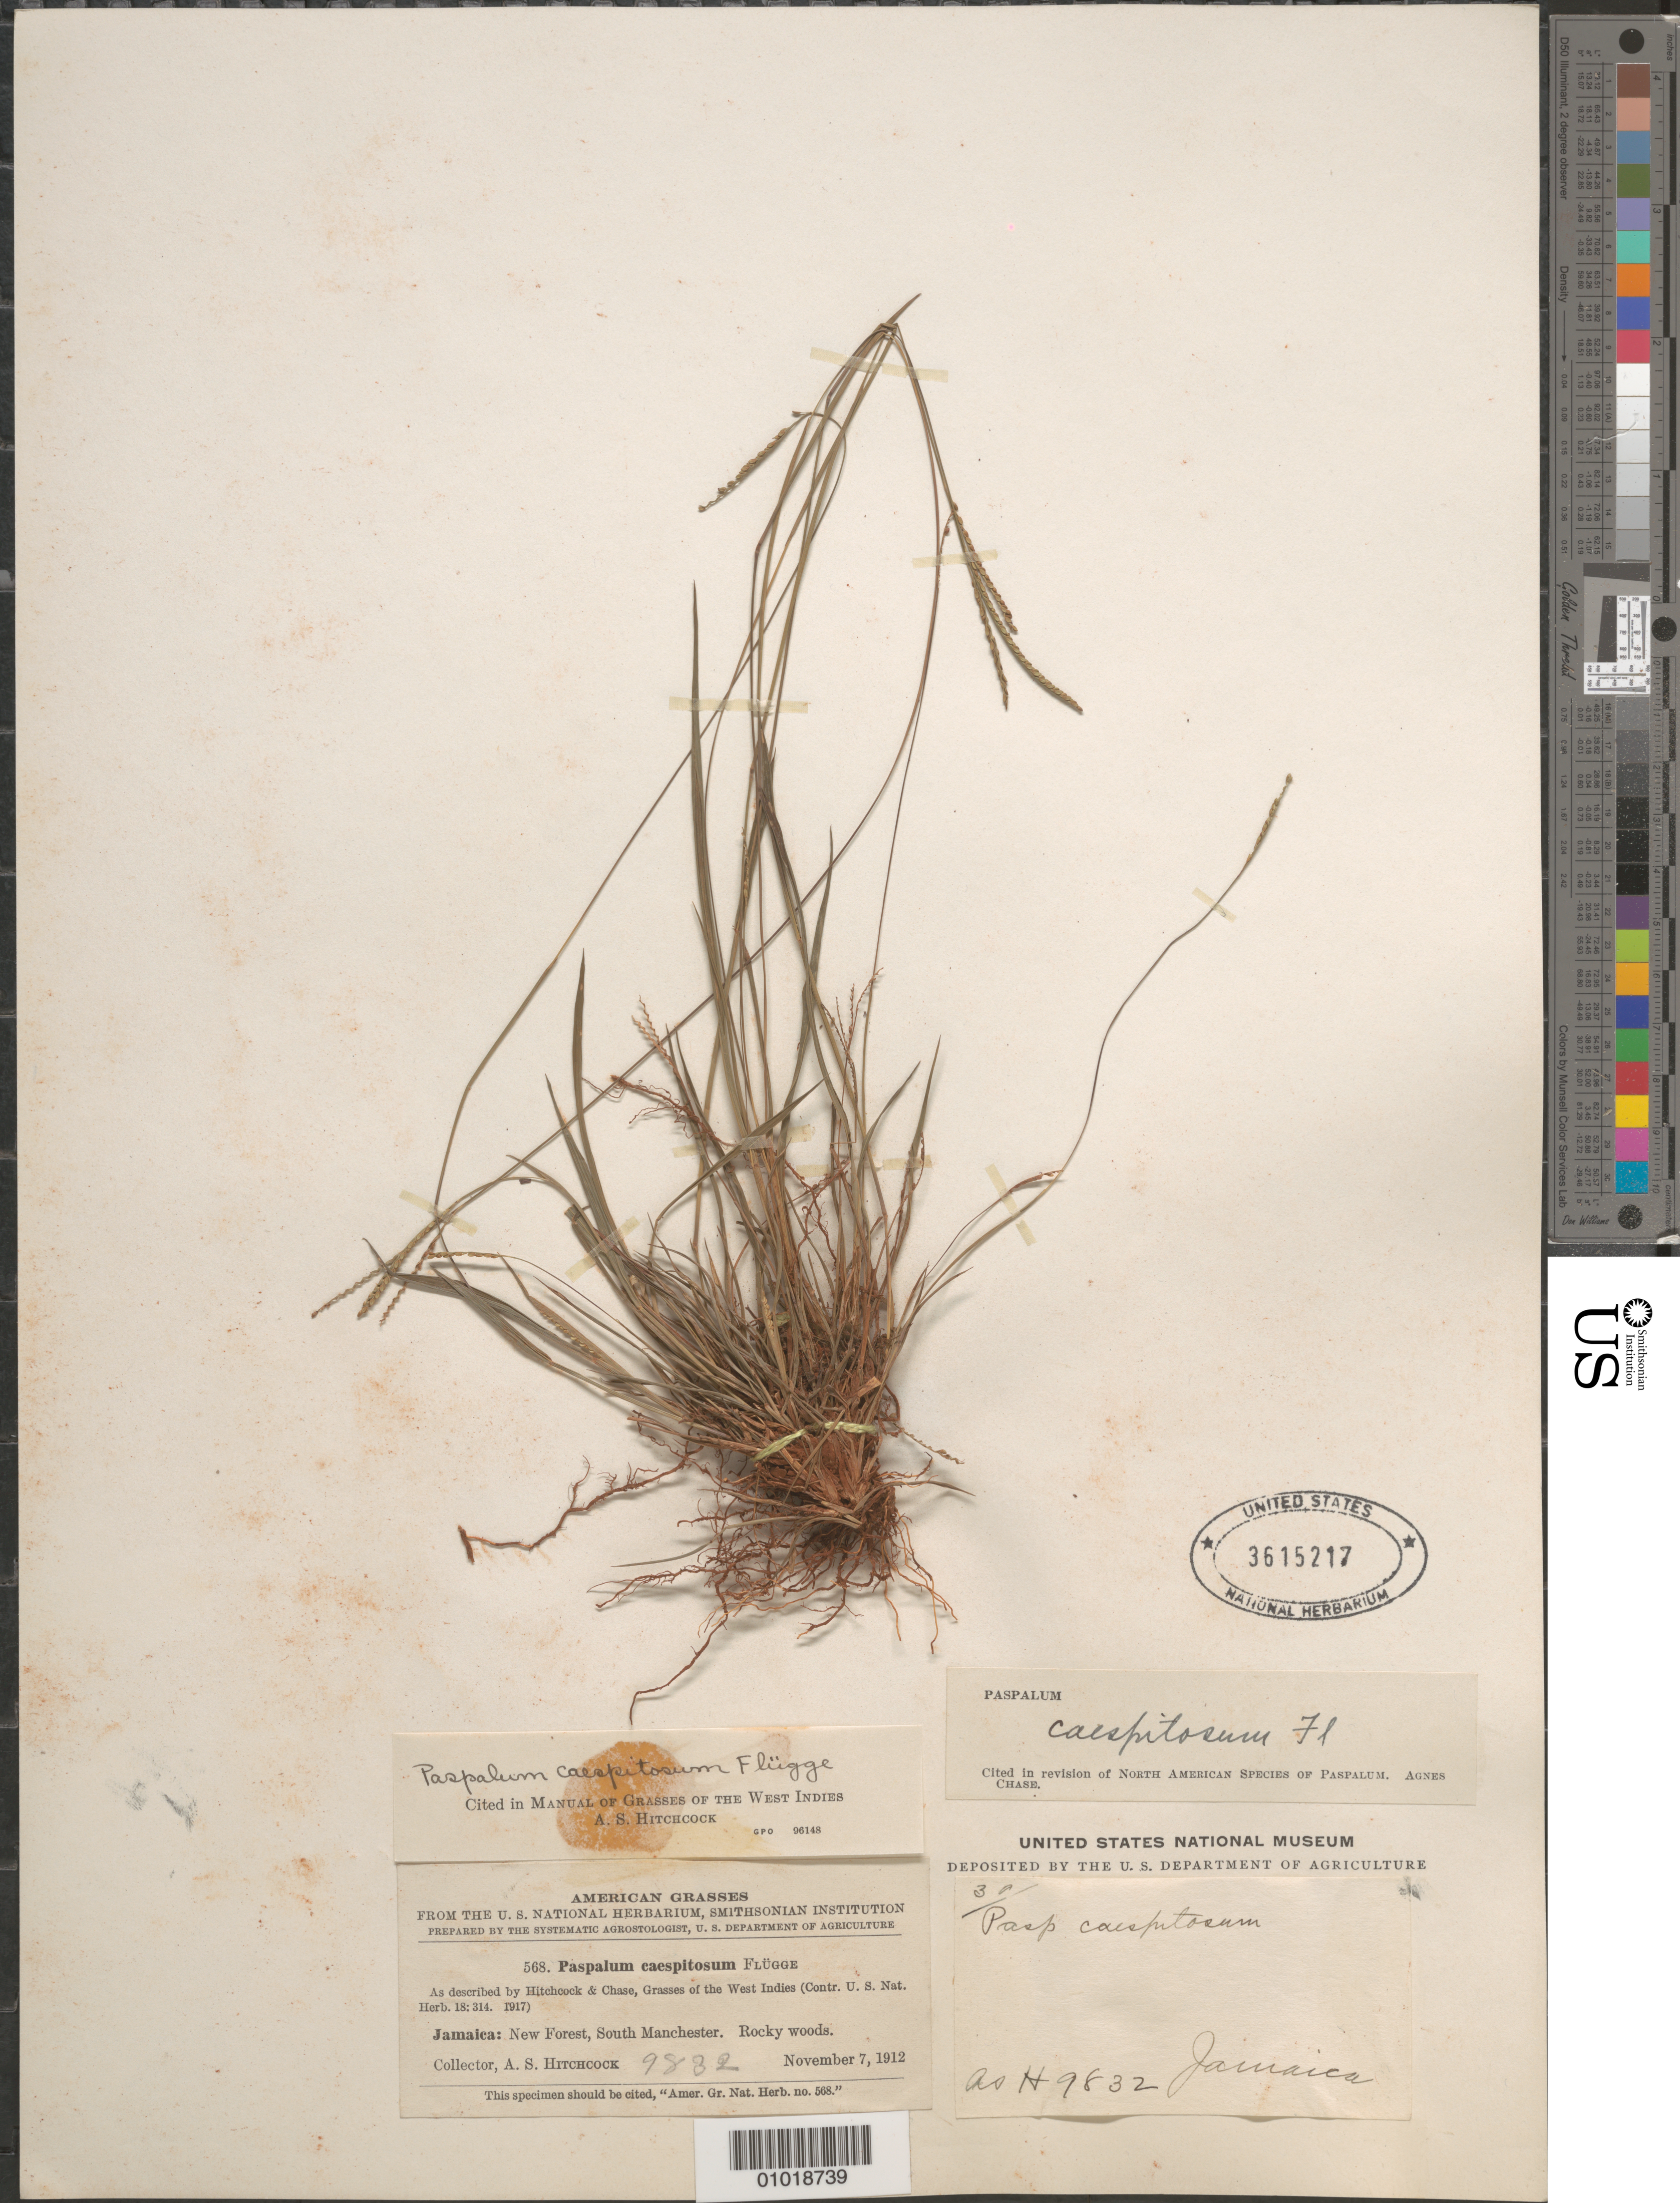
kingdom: Plantae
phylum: Tracheophyta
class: Liliopsida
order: Poales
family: Poaceae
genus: Paspalum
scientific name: Paspalum caespitosum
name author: Flüggé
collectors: A. S. Hitchcock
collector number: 9832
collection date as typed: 07 Nov 1912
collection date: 1912-11-07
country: Jamaica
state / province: Manchester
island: Jamaica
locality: New Forest, S Manchester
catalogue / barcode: US 3615217